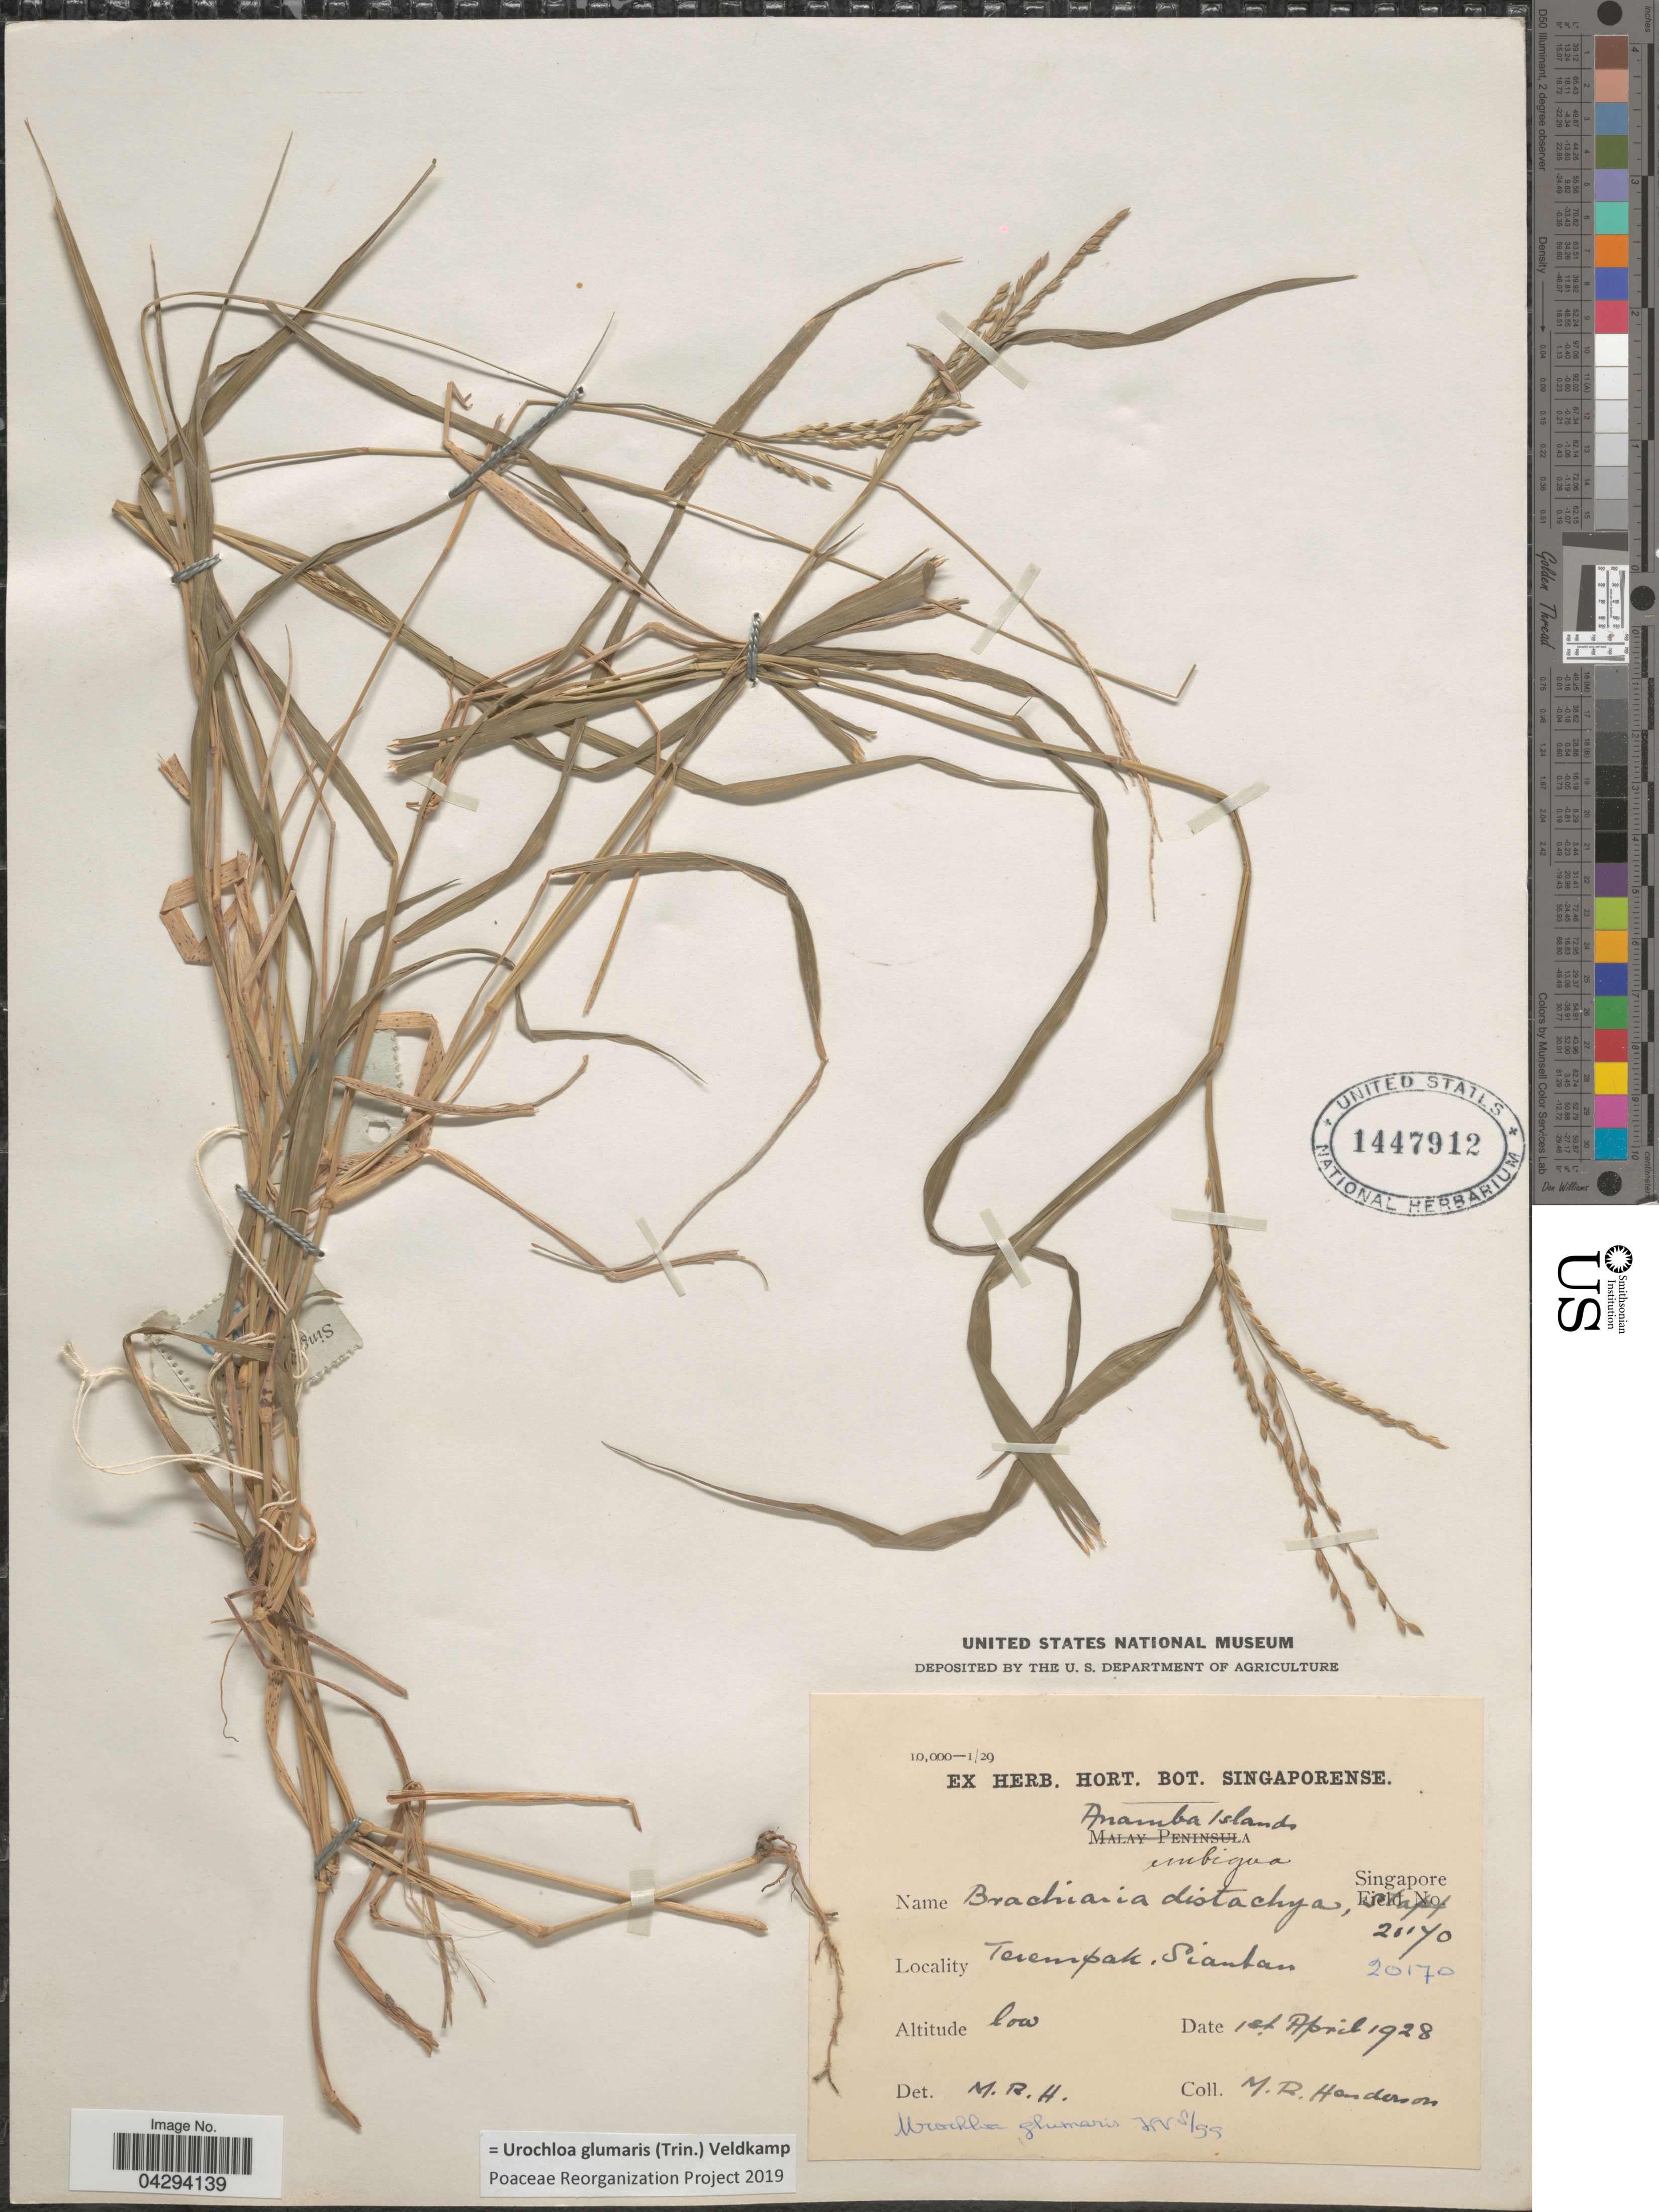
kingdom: Plantae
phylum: Tracheophyta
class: Liliopsida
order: Poales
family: Poaceae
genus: Urochloa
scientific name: Urochloa glumaris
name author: (Trin.) Veldkamp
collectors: M. Henderson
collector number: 20170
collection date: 1928-04-01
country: Singapore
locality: Anamba Islands. Embigua. Terempak, Sianban [interpreted].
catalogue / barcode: US 1447912